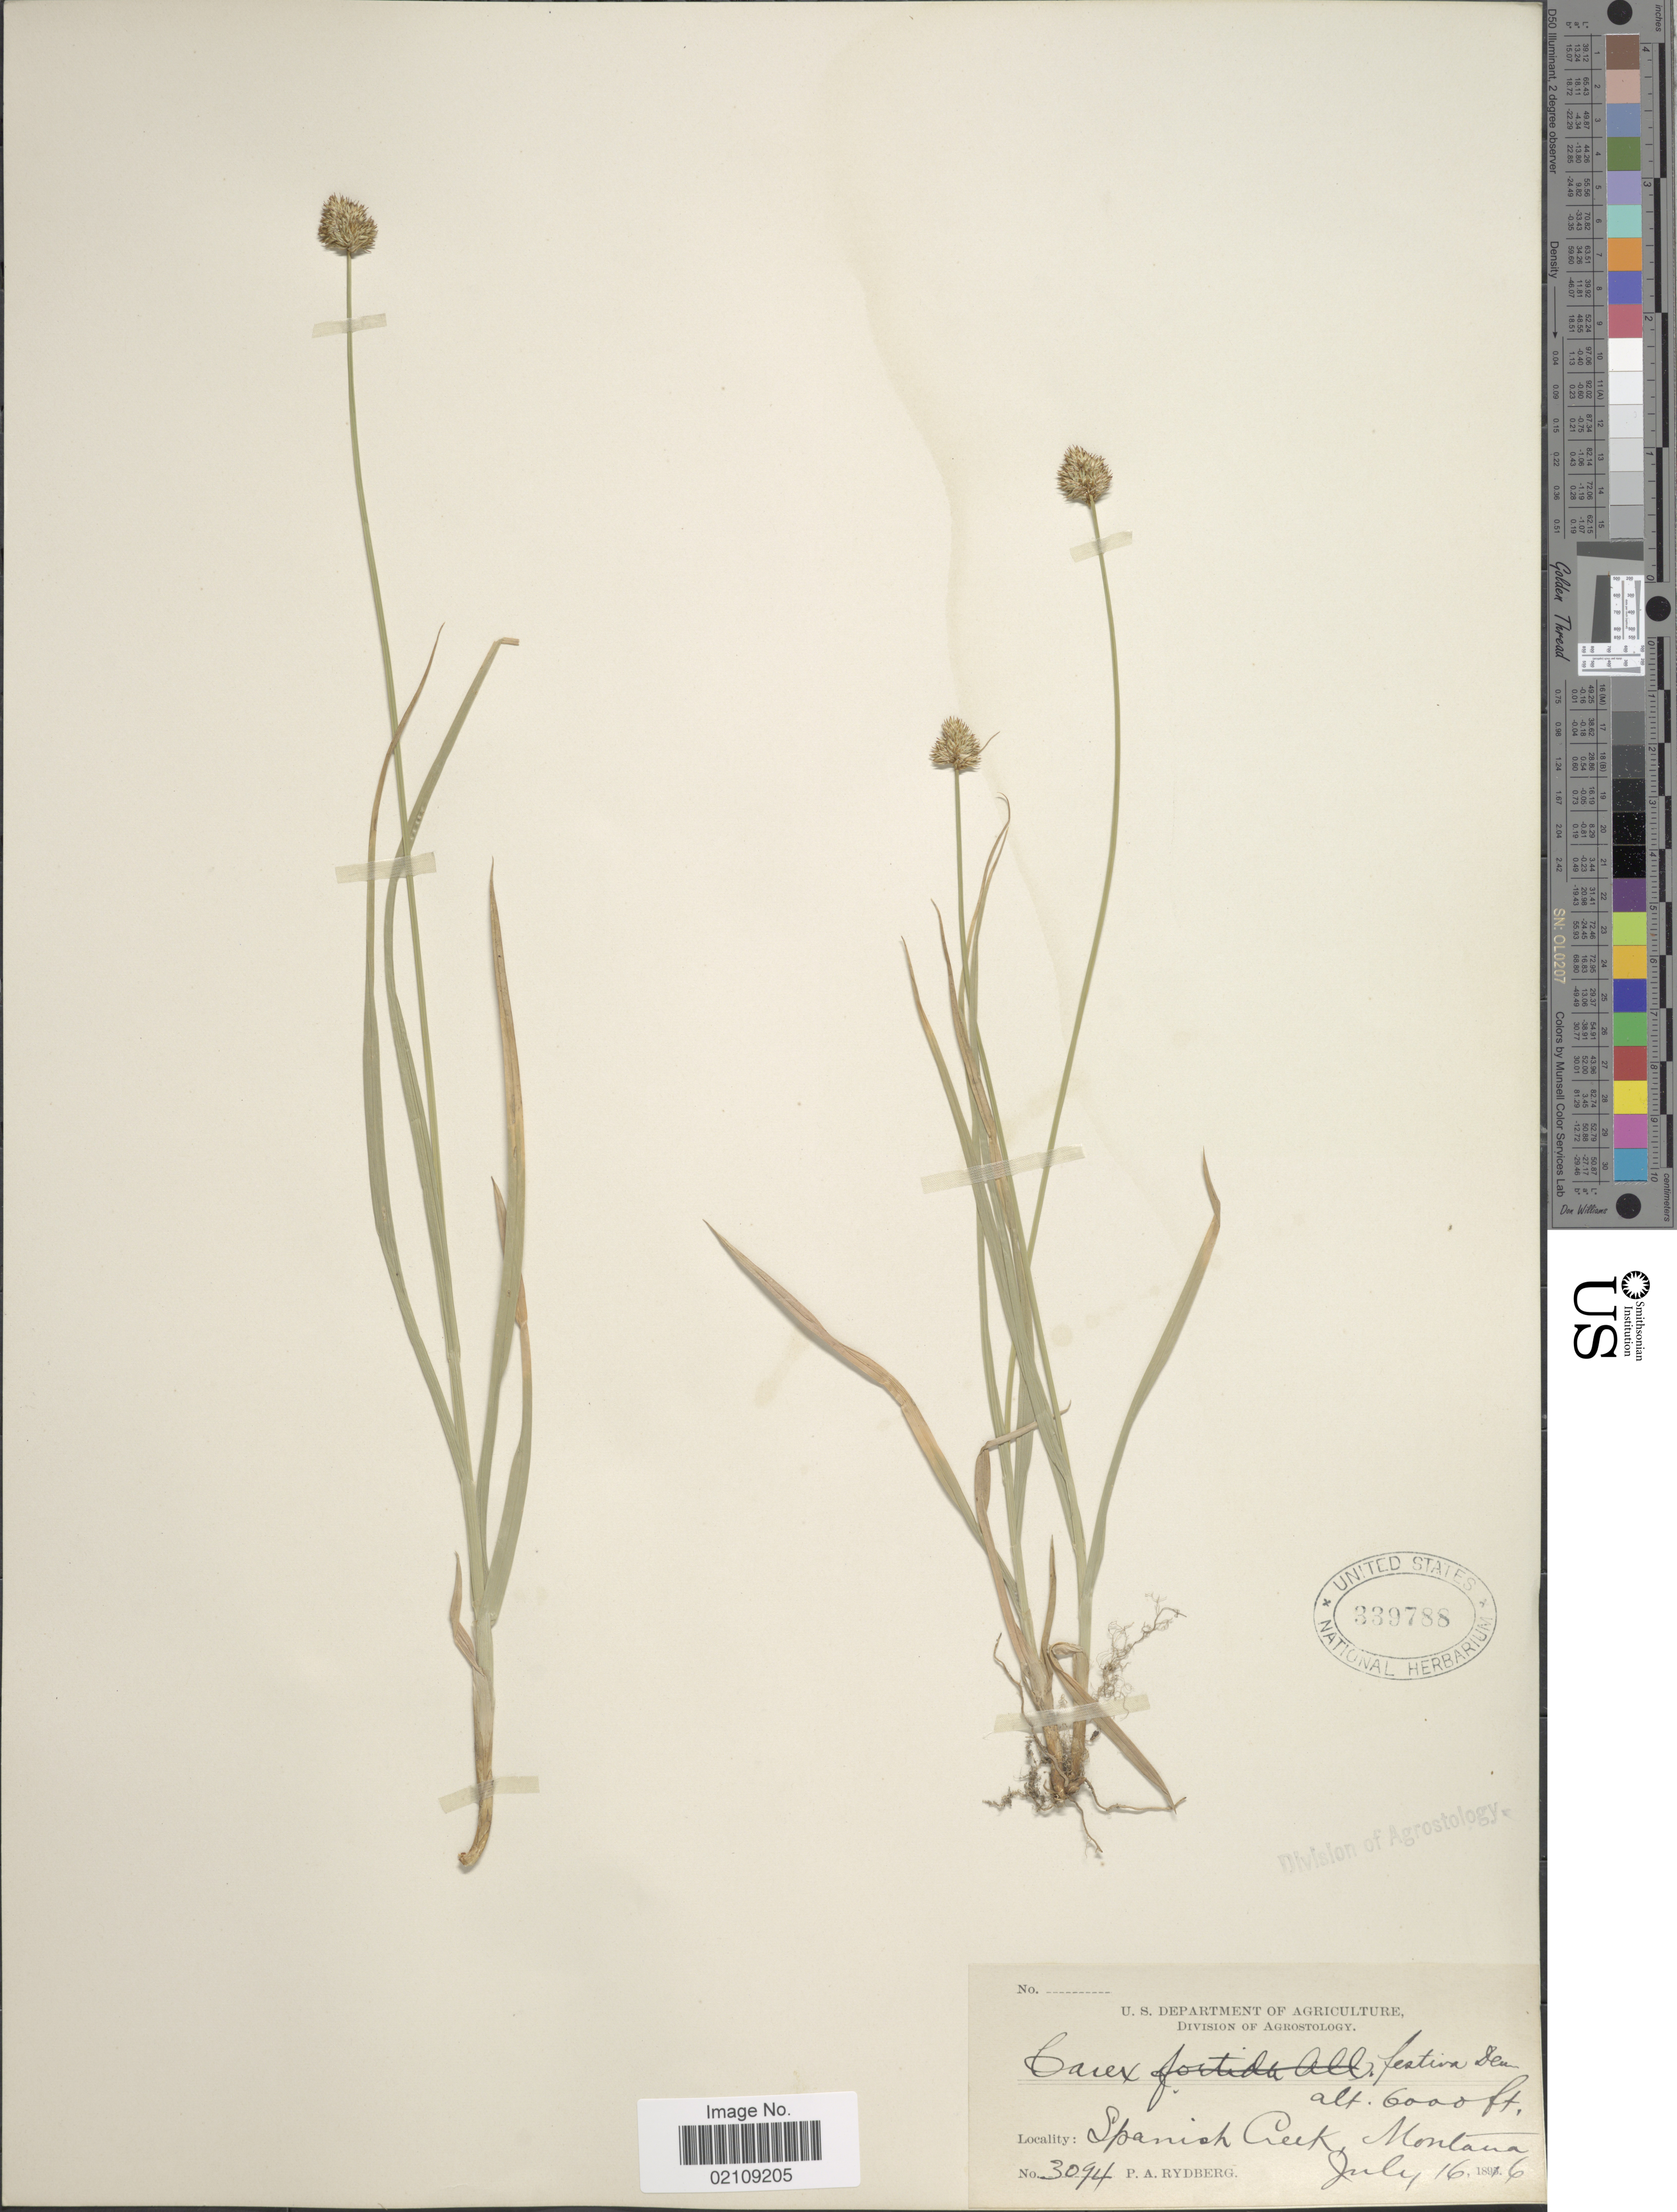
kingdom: Plantae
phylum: Tracheophyta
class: Liliopsida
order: Poales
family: Cyperaceae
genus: Carex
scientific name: Carex microptera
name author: Mack.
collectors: P. A. Rydberg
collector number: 3094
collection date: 1896-07-16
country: United States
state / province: Montana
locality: Spanish Creek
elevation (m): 1829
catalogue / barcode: US 339788